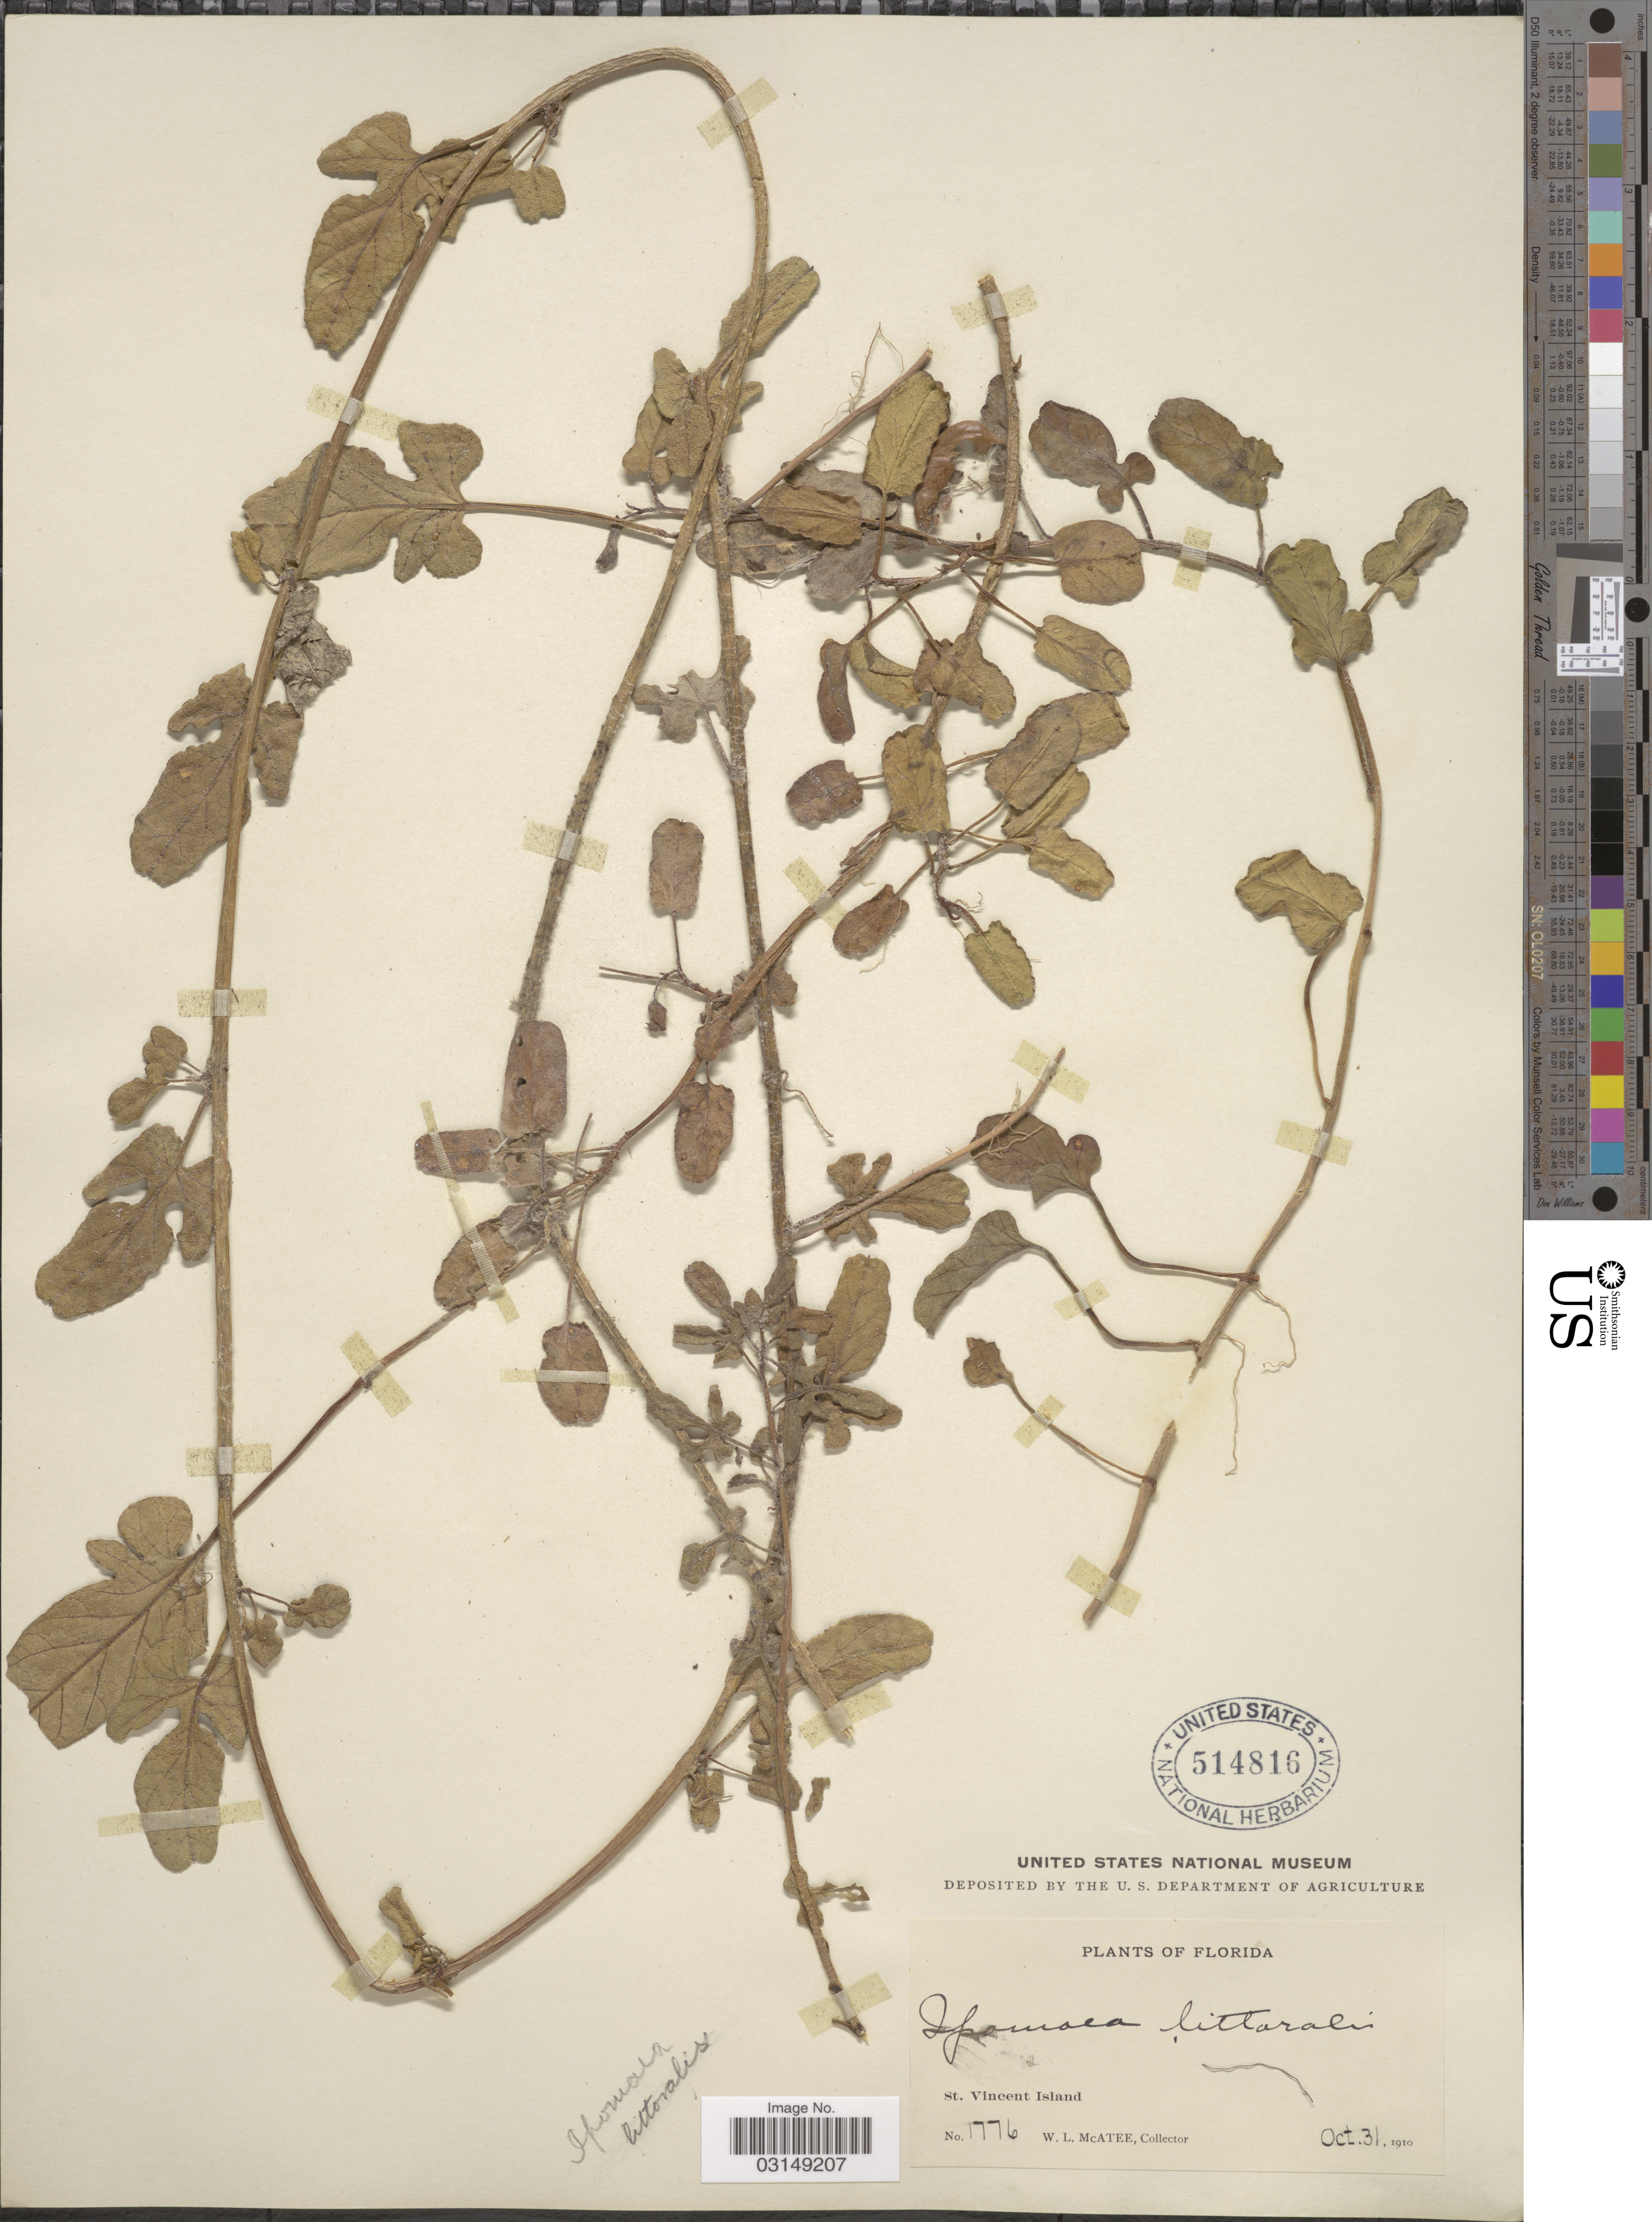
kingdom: Plantae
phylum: Tracheophyta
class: Magnoliopsida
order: Solanales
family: Convolvulaceae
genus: Ipomoea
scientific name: Ipomoea stolonifera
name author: (Cirillo) J.F. Gmel.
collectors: W. McAtee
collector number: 1776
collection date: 1910-10-31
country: United States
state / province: Florida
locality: St. Vincent Island.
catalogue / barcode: US 514816